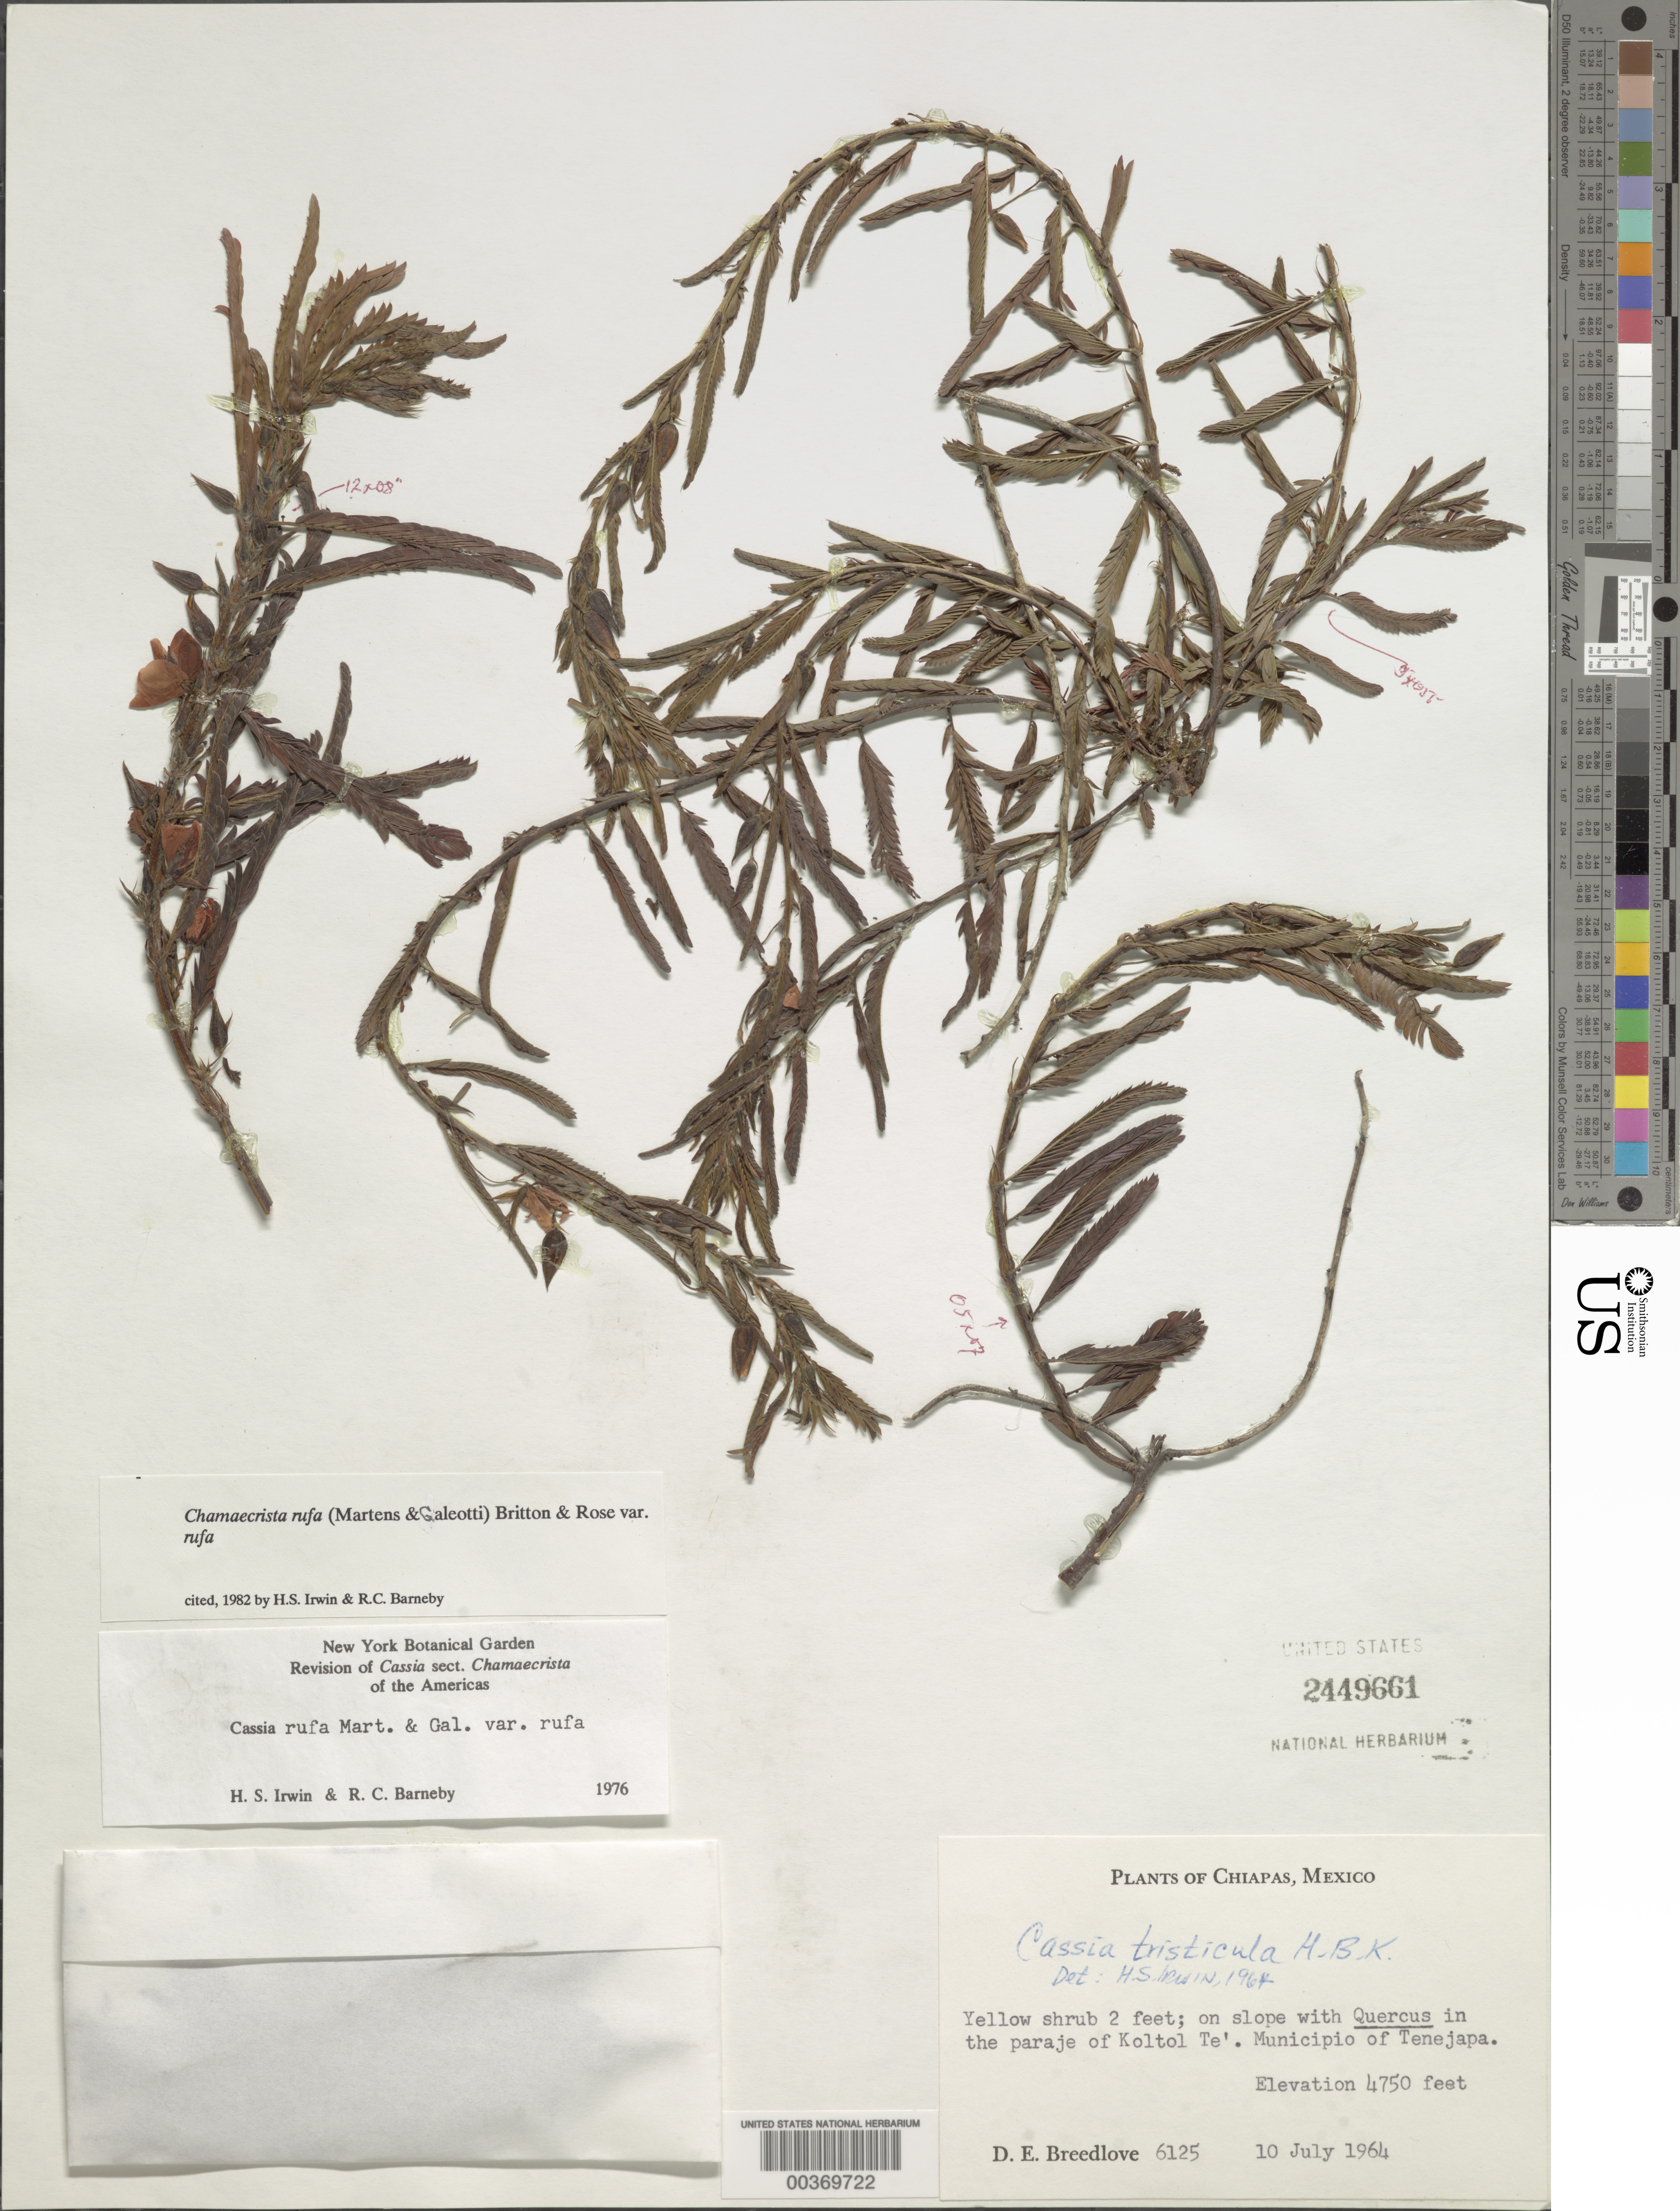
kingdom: Plantae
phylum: Tracheophyta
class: Magnoliopsida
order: Fabales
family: Fabaceae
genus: Chamaecrista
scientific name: Chamaecrista rufa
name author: Britton & Rose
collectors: D. E. Breedlove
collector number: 6125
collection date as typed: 10 Jul 1964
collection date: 1964-07-10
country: Mexico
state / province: Chiapas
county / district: Tenejapa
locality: In the paraje of Koltol te'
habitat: Slope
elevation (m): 1448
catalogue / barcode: US 2449661